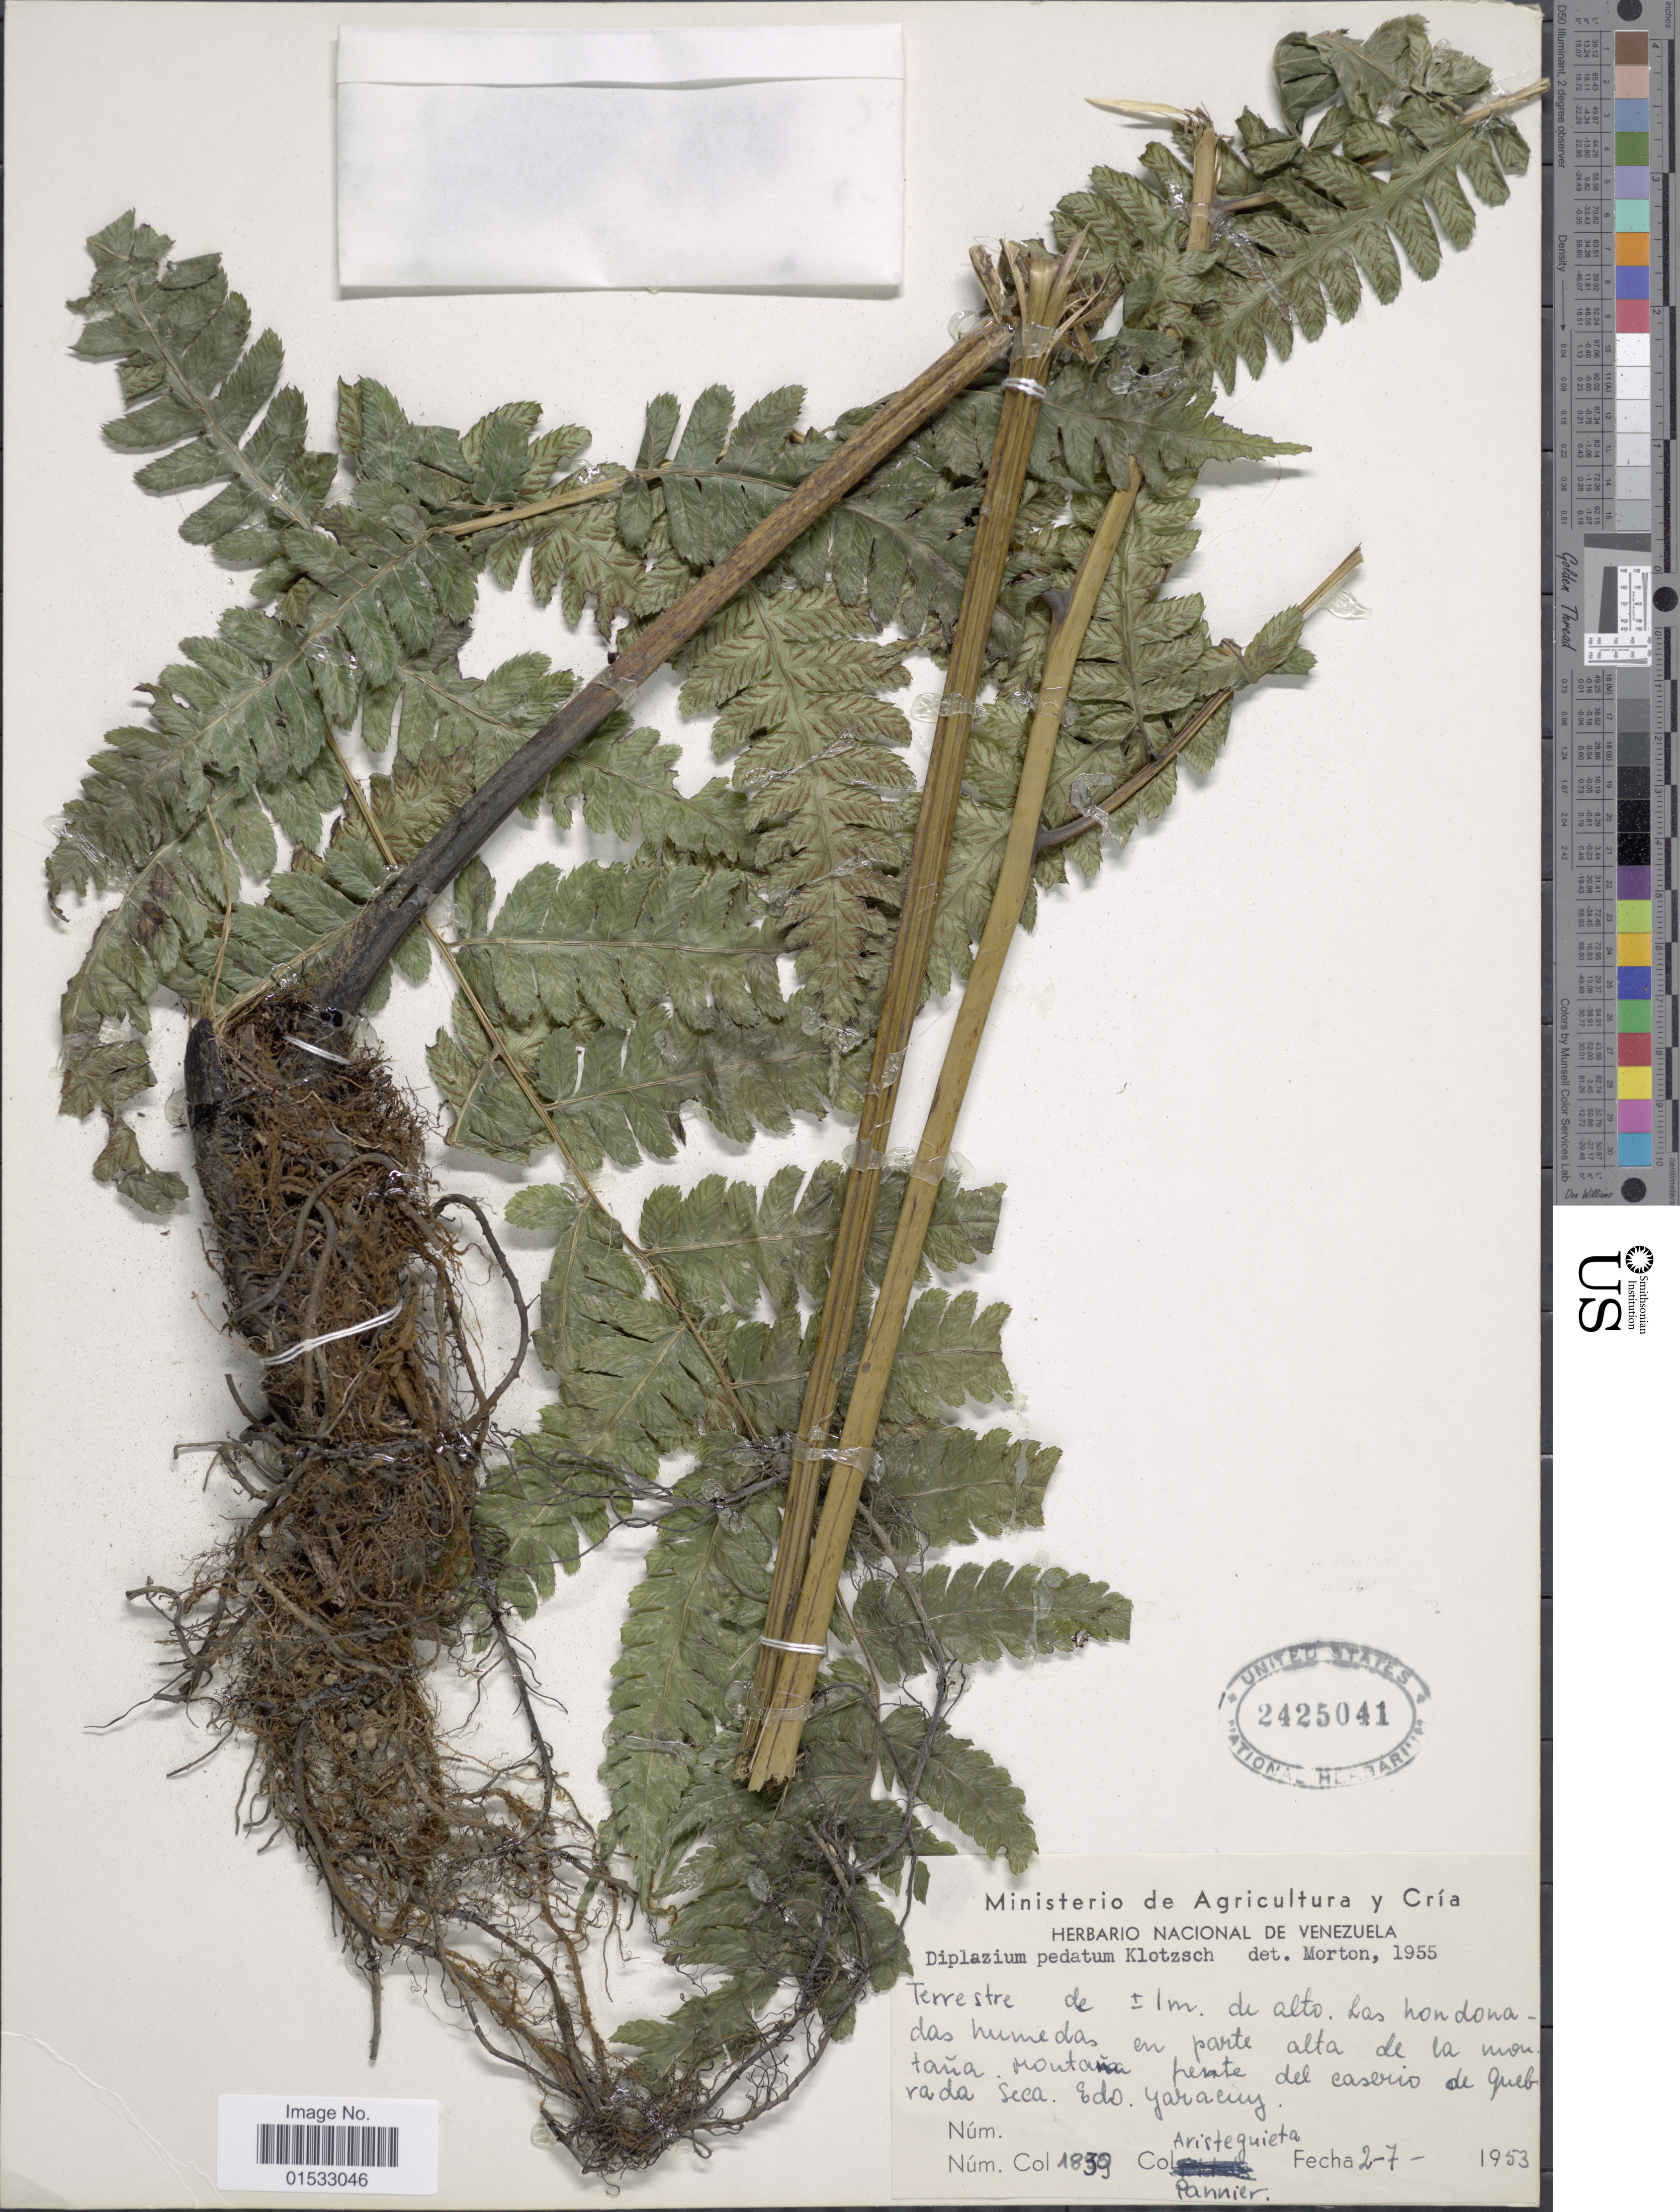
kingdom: Plantae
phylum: Tracheophyta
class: Polypodiopsida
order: Polypodiales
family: Athyriaceae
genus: Diplazium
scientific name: Diplazium pedatum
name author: Klotzsch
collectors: -. Aristeguieta & F. Pannier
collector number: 1830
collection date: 1953-07-07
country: Venezuela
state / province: Yaracuy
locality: Montana frente del caserio de quebrada seca.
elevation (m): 1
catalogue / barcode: US 2425041